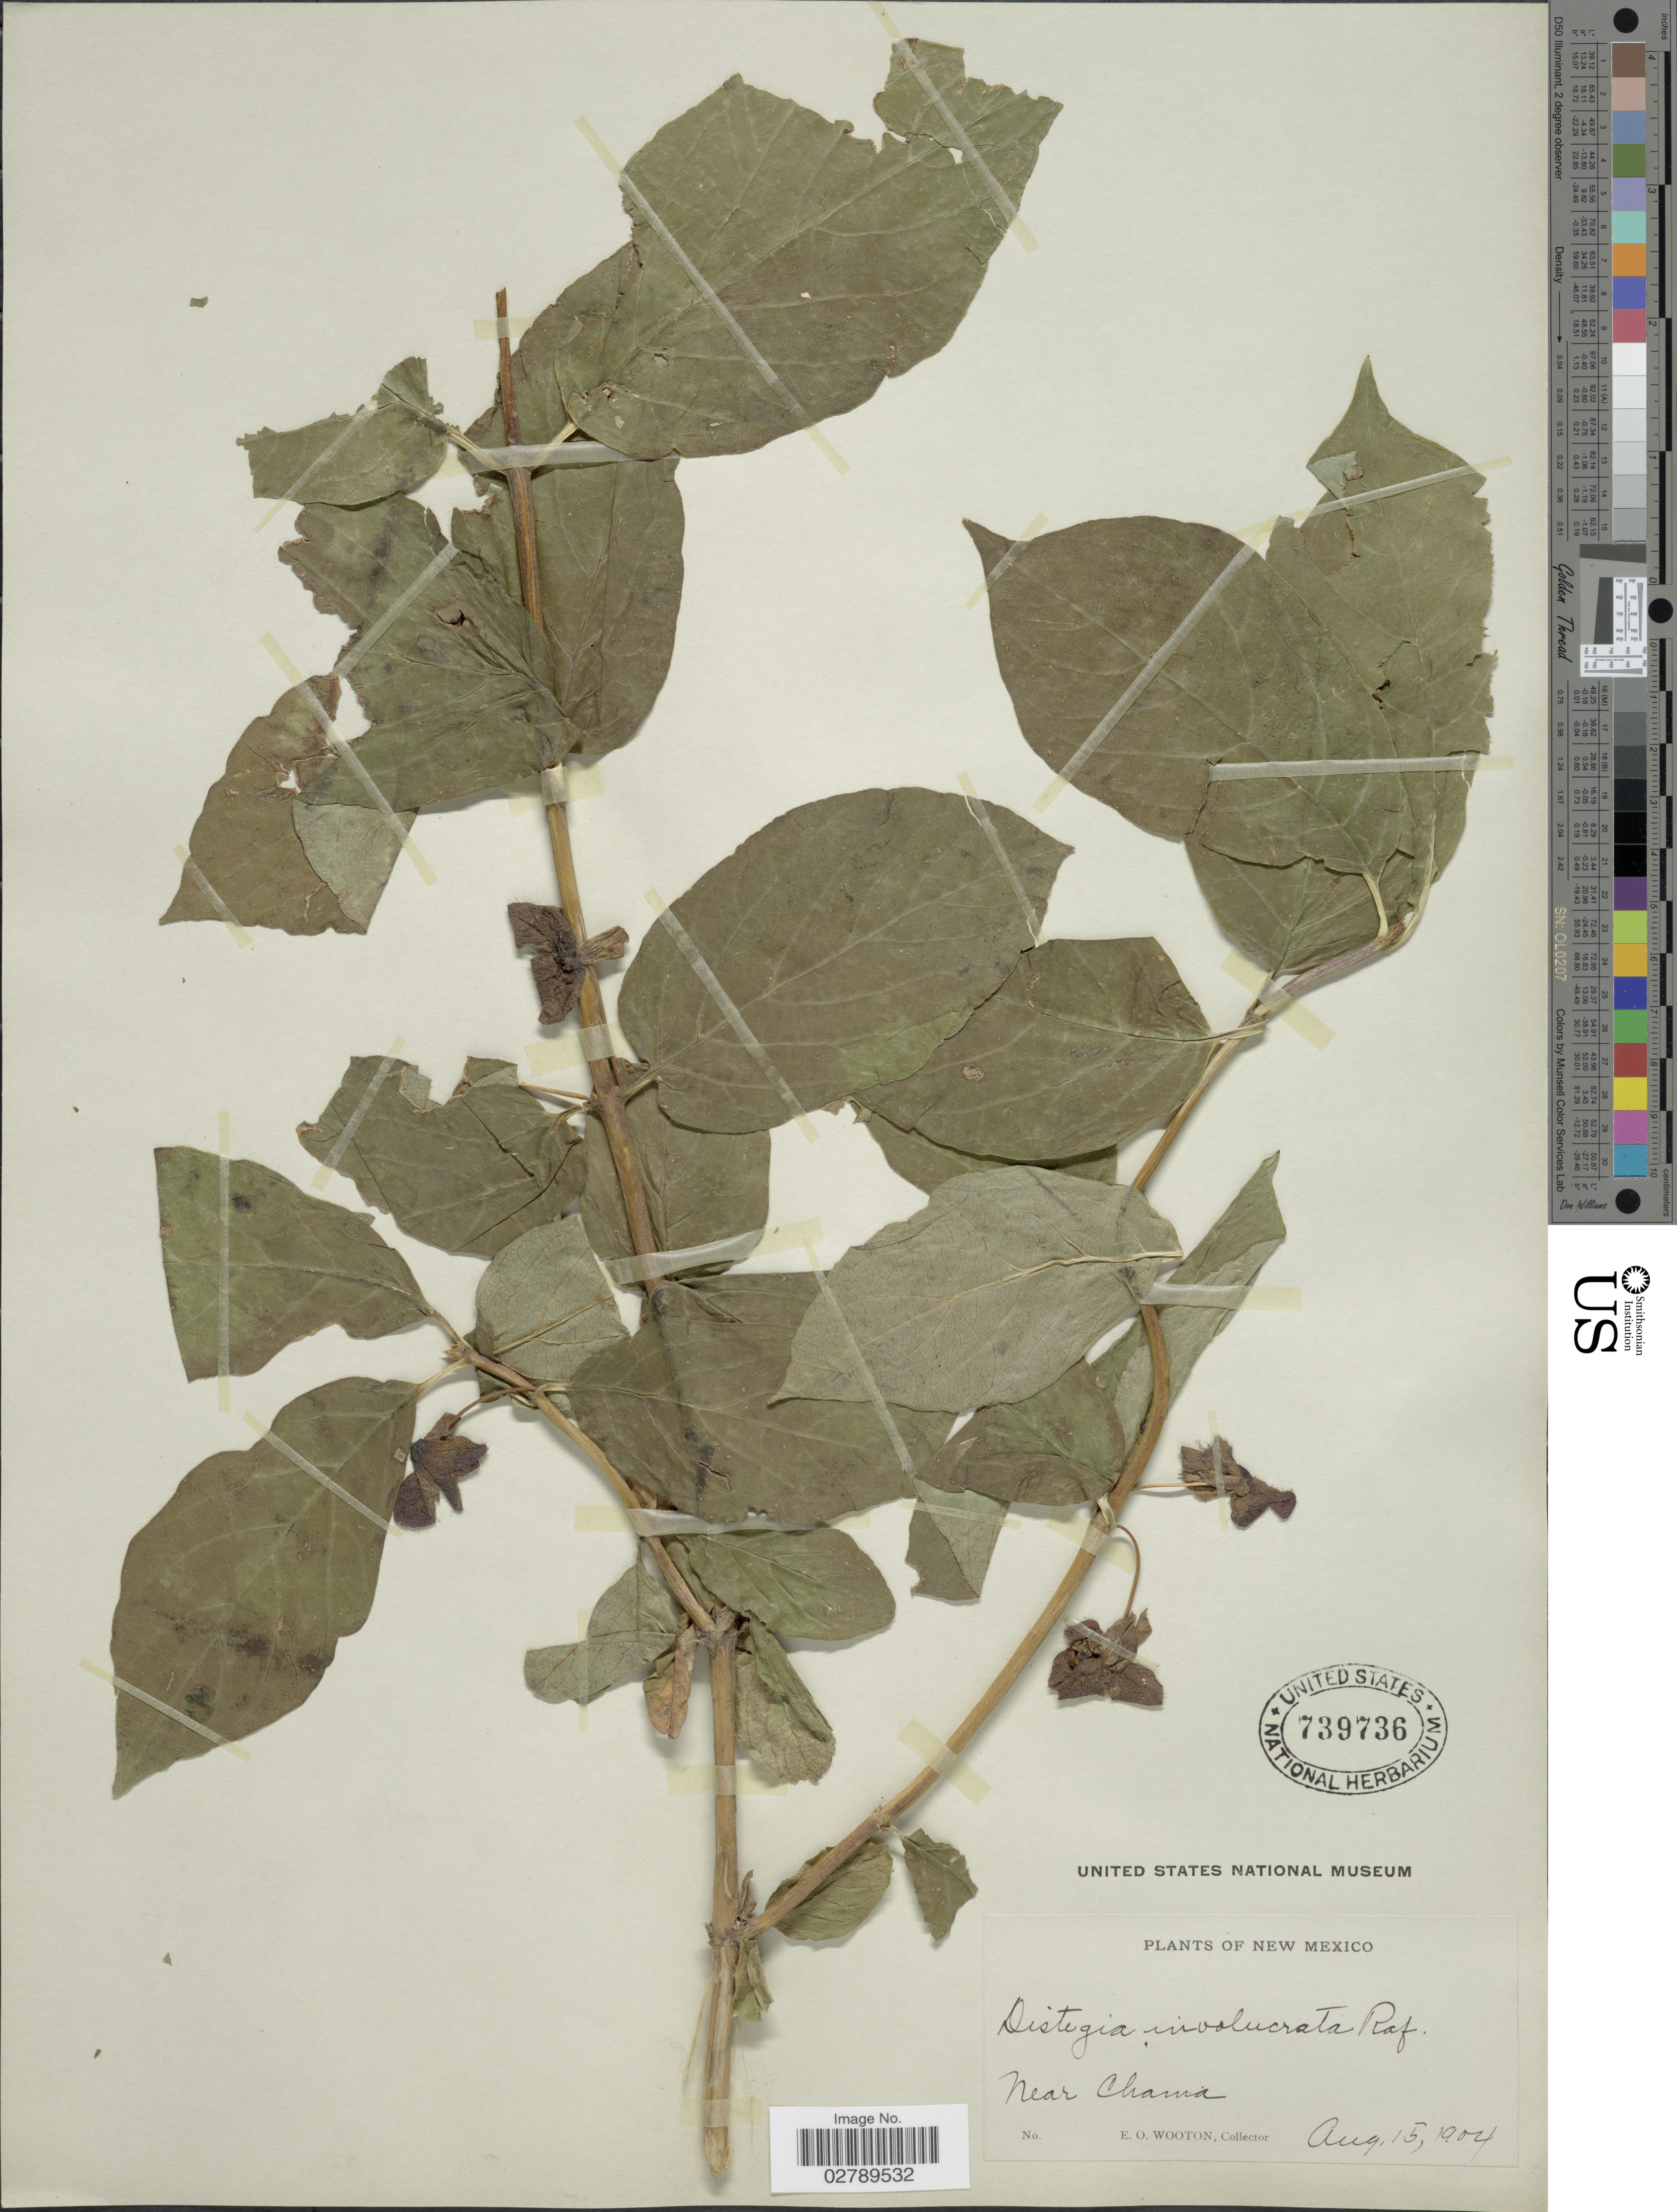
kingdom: Plantae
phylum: Tracheophyta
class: Magnoliopsida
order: Dipsacales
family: Caprifoliaceae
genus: Lonicera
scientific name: Lonicera involucrata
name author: (Richardson) Banks ex Spreng.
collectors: E. O. Wooton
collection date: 1904-08-15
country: United States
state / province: New Mexico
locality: Near Chama.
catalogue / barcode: US 739736